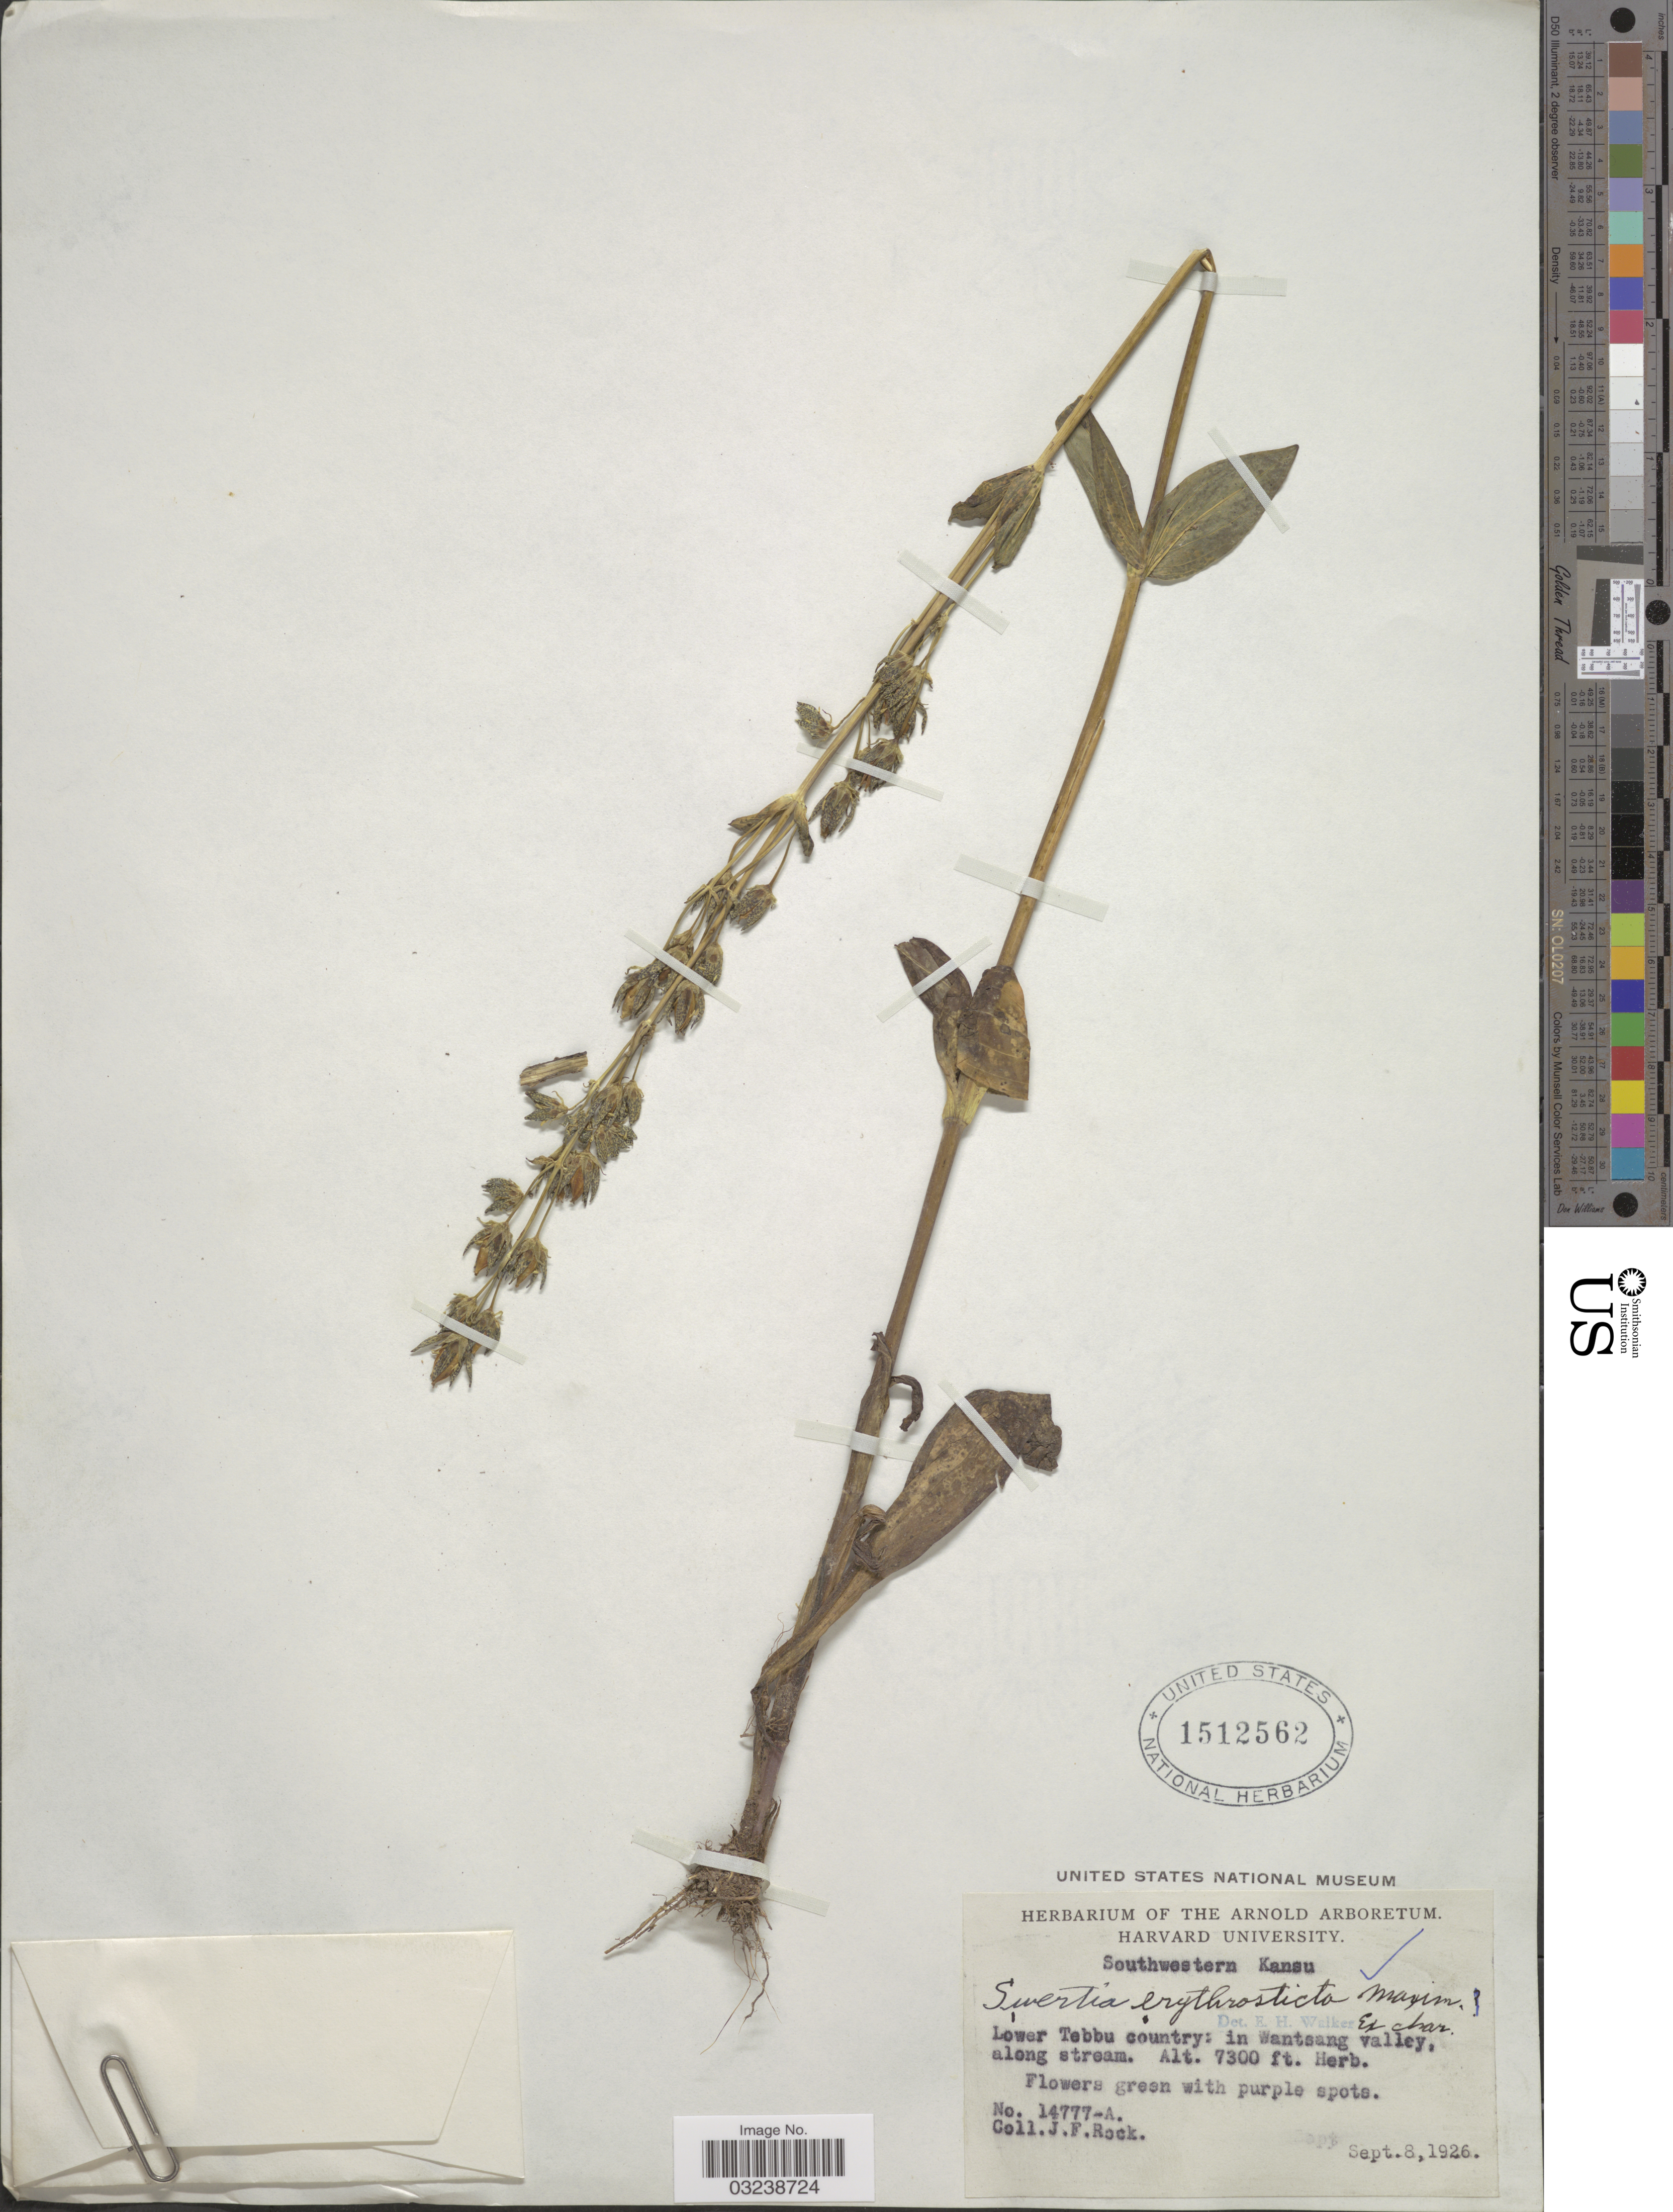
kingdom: Plantae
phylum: Tracheophyta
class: Magnoliopsida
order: Gentianales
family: Gentianaceae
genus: Swertia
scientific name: Swertia erythrosticta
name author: Maxim.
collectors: J. Rock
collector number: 14777-A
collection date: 1926-09-08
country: China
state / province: Gansu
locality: Southwestern Kansu. Lower Tebbu country: in Wantsang valley, along stream.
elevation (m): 2225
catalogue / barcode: US 1512562